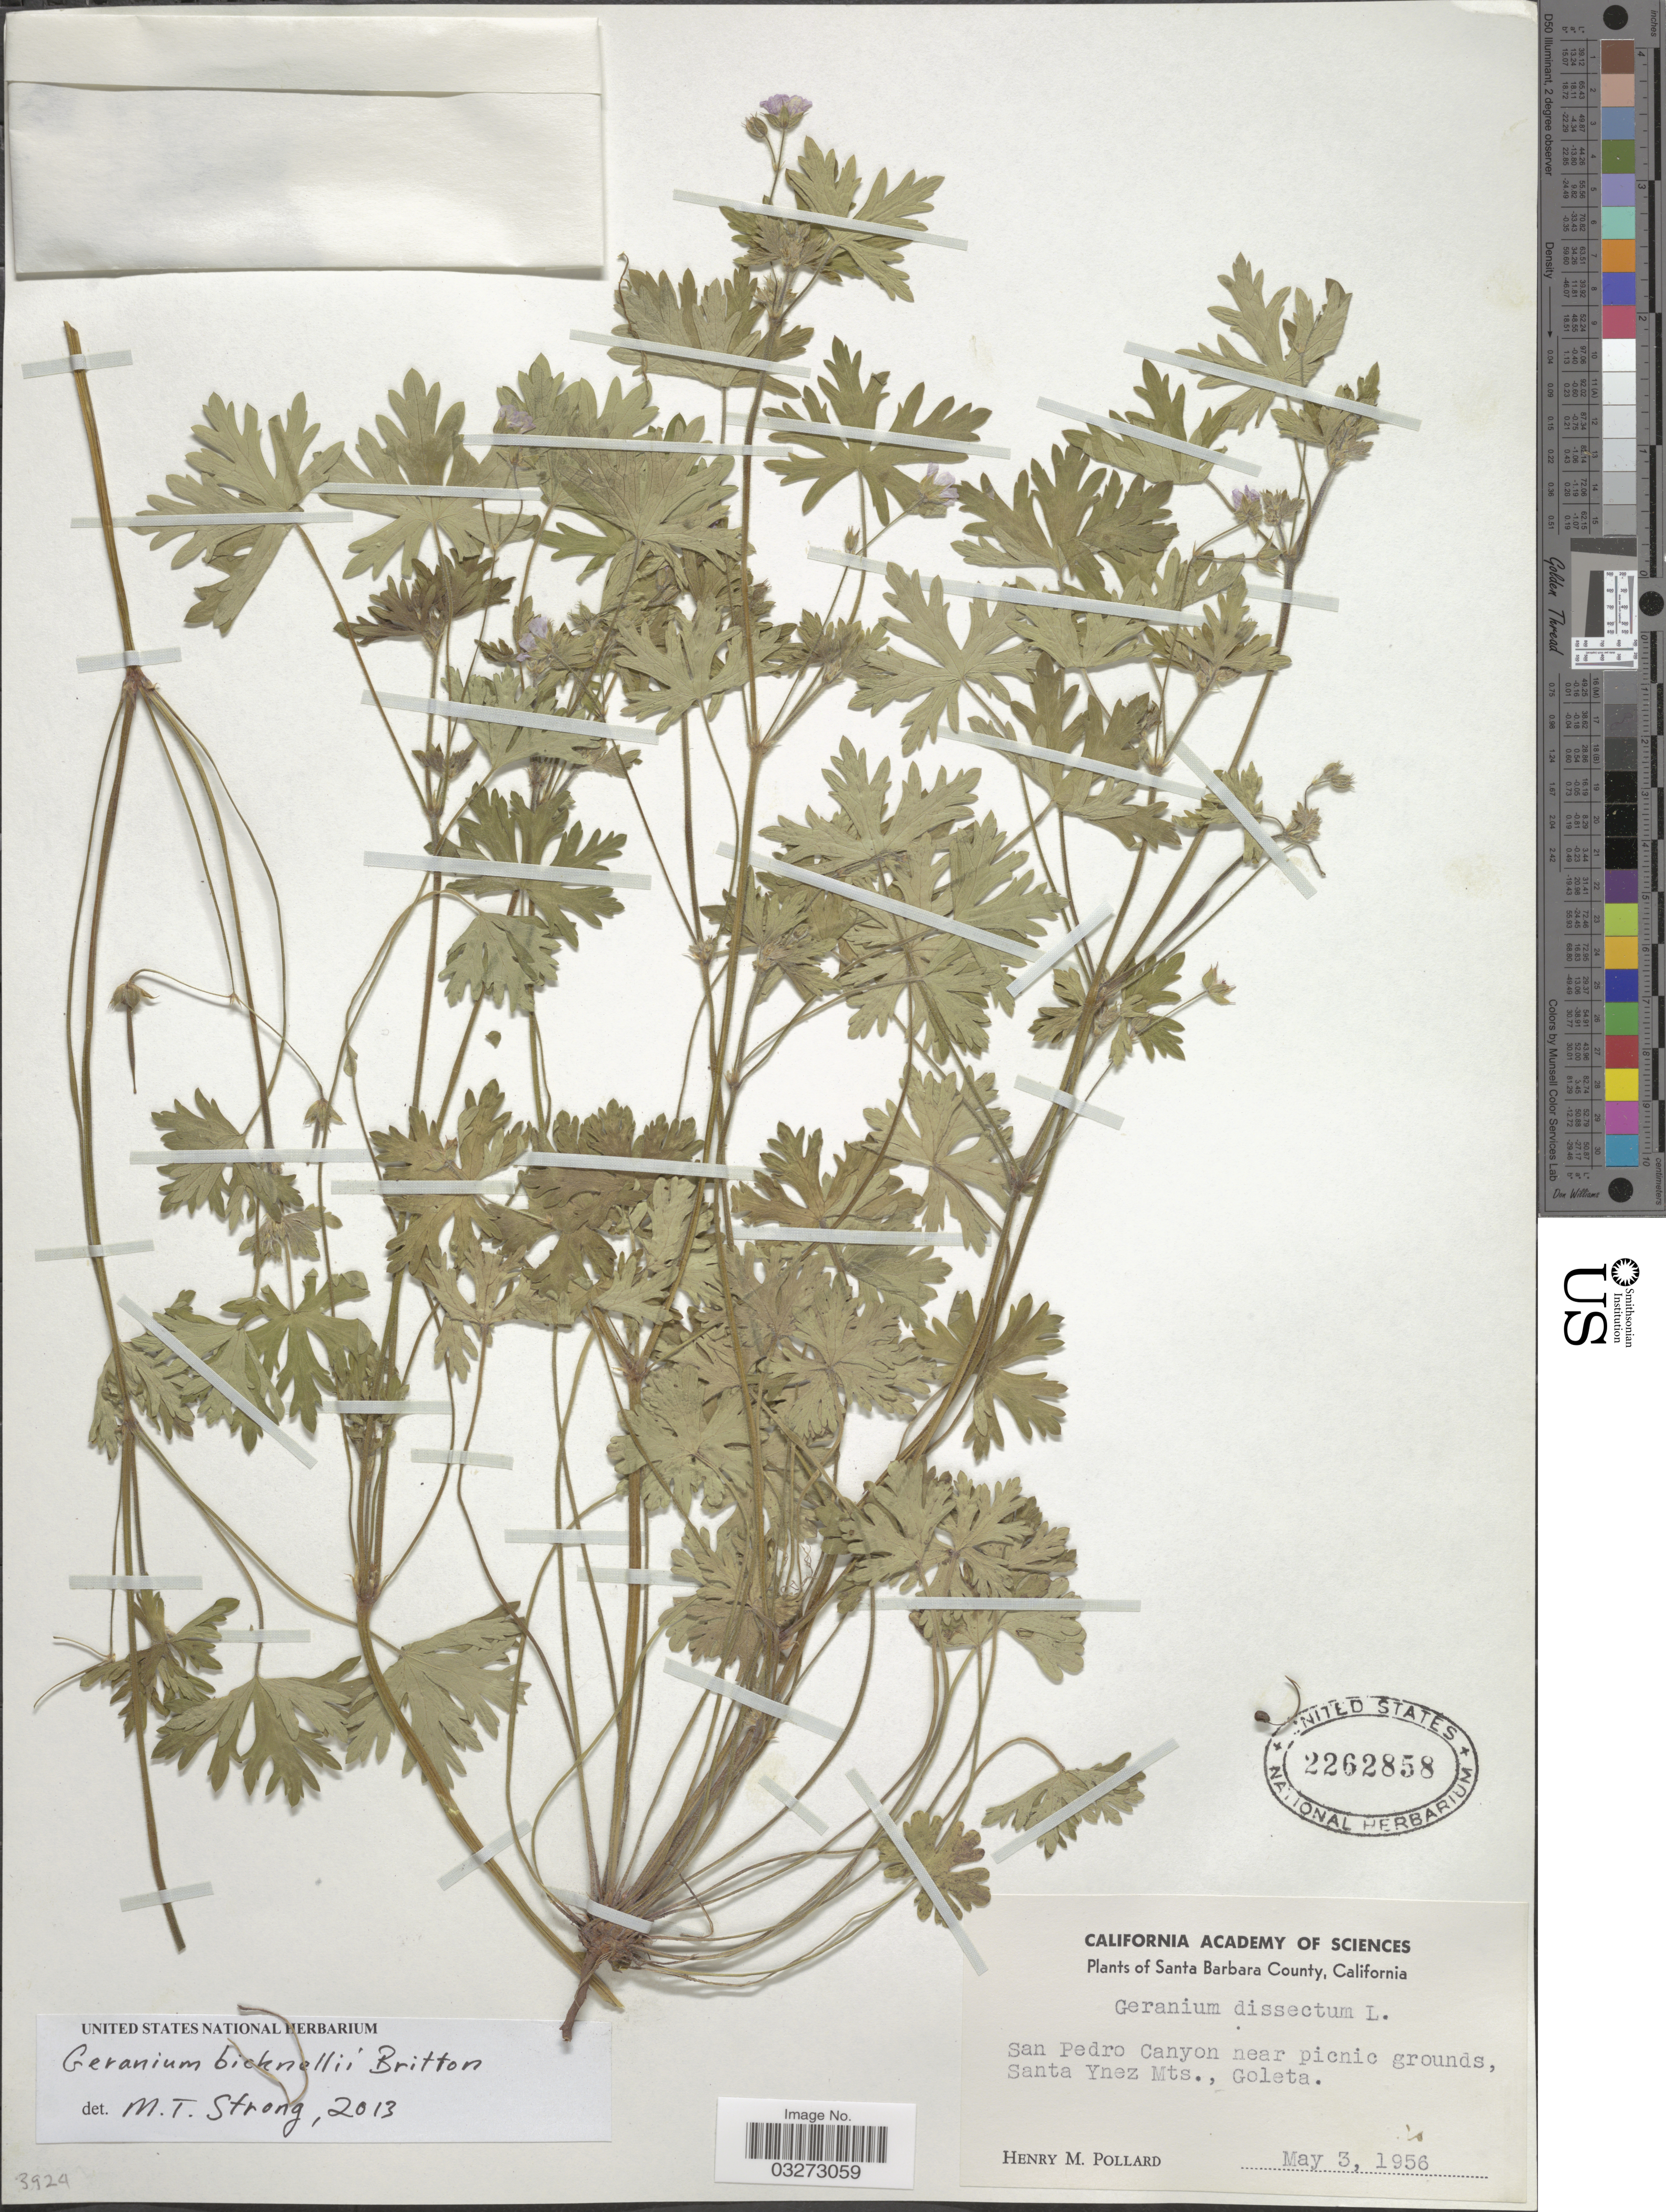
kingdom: Plantae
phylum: Tracheophyta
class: Magnoliopsida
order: Geraniales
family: Geraniaceae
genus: Geranium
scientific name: Geranium bicknellii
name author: Britton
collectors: H. M. Pollard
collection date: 1956-05-03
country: United States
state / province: California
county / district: Santa Barbara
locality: Santa Barbara County, San Pedro Canyon near picnic grounds, Santa Ynez Mts., Goleta.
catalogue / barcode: US 2262858